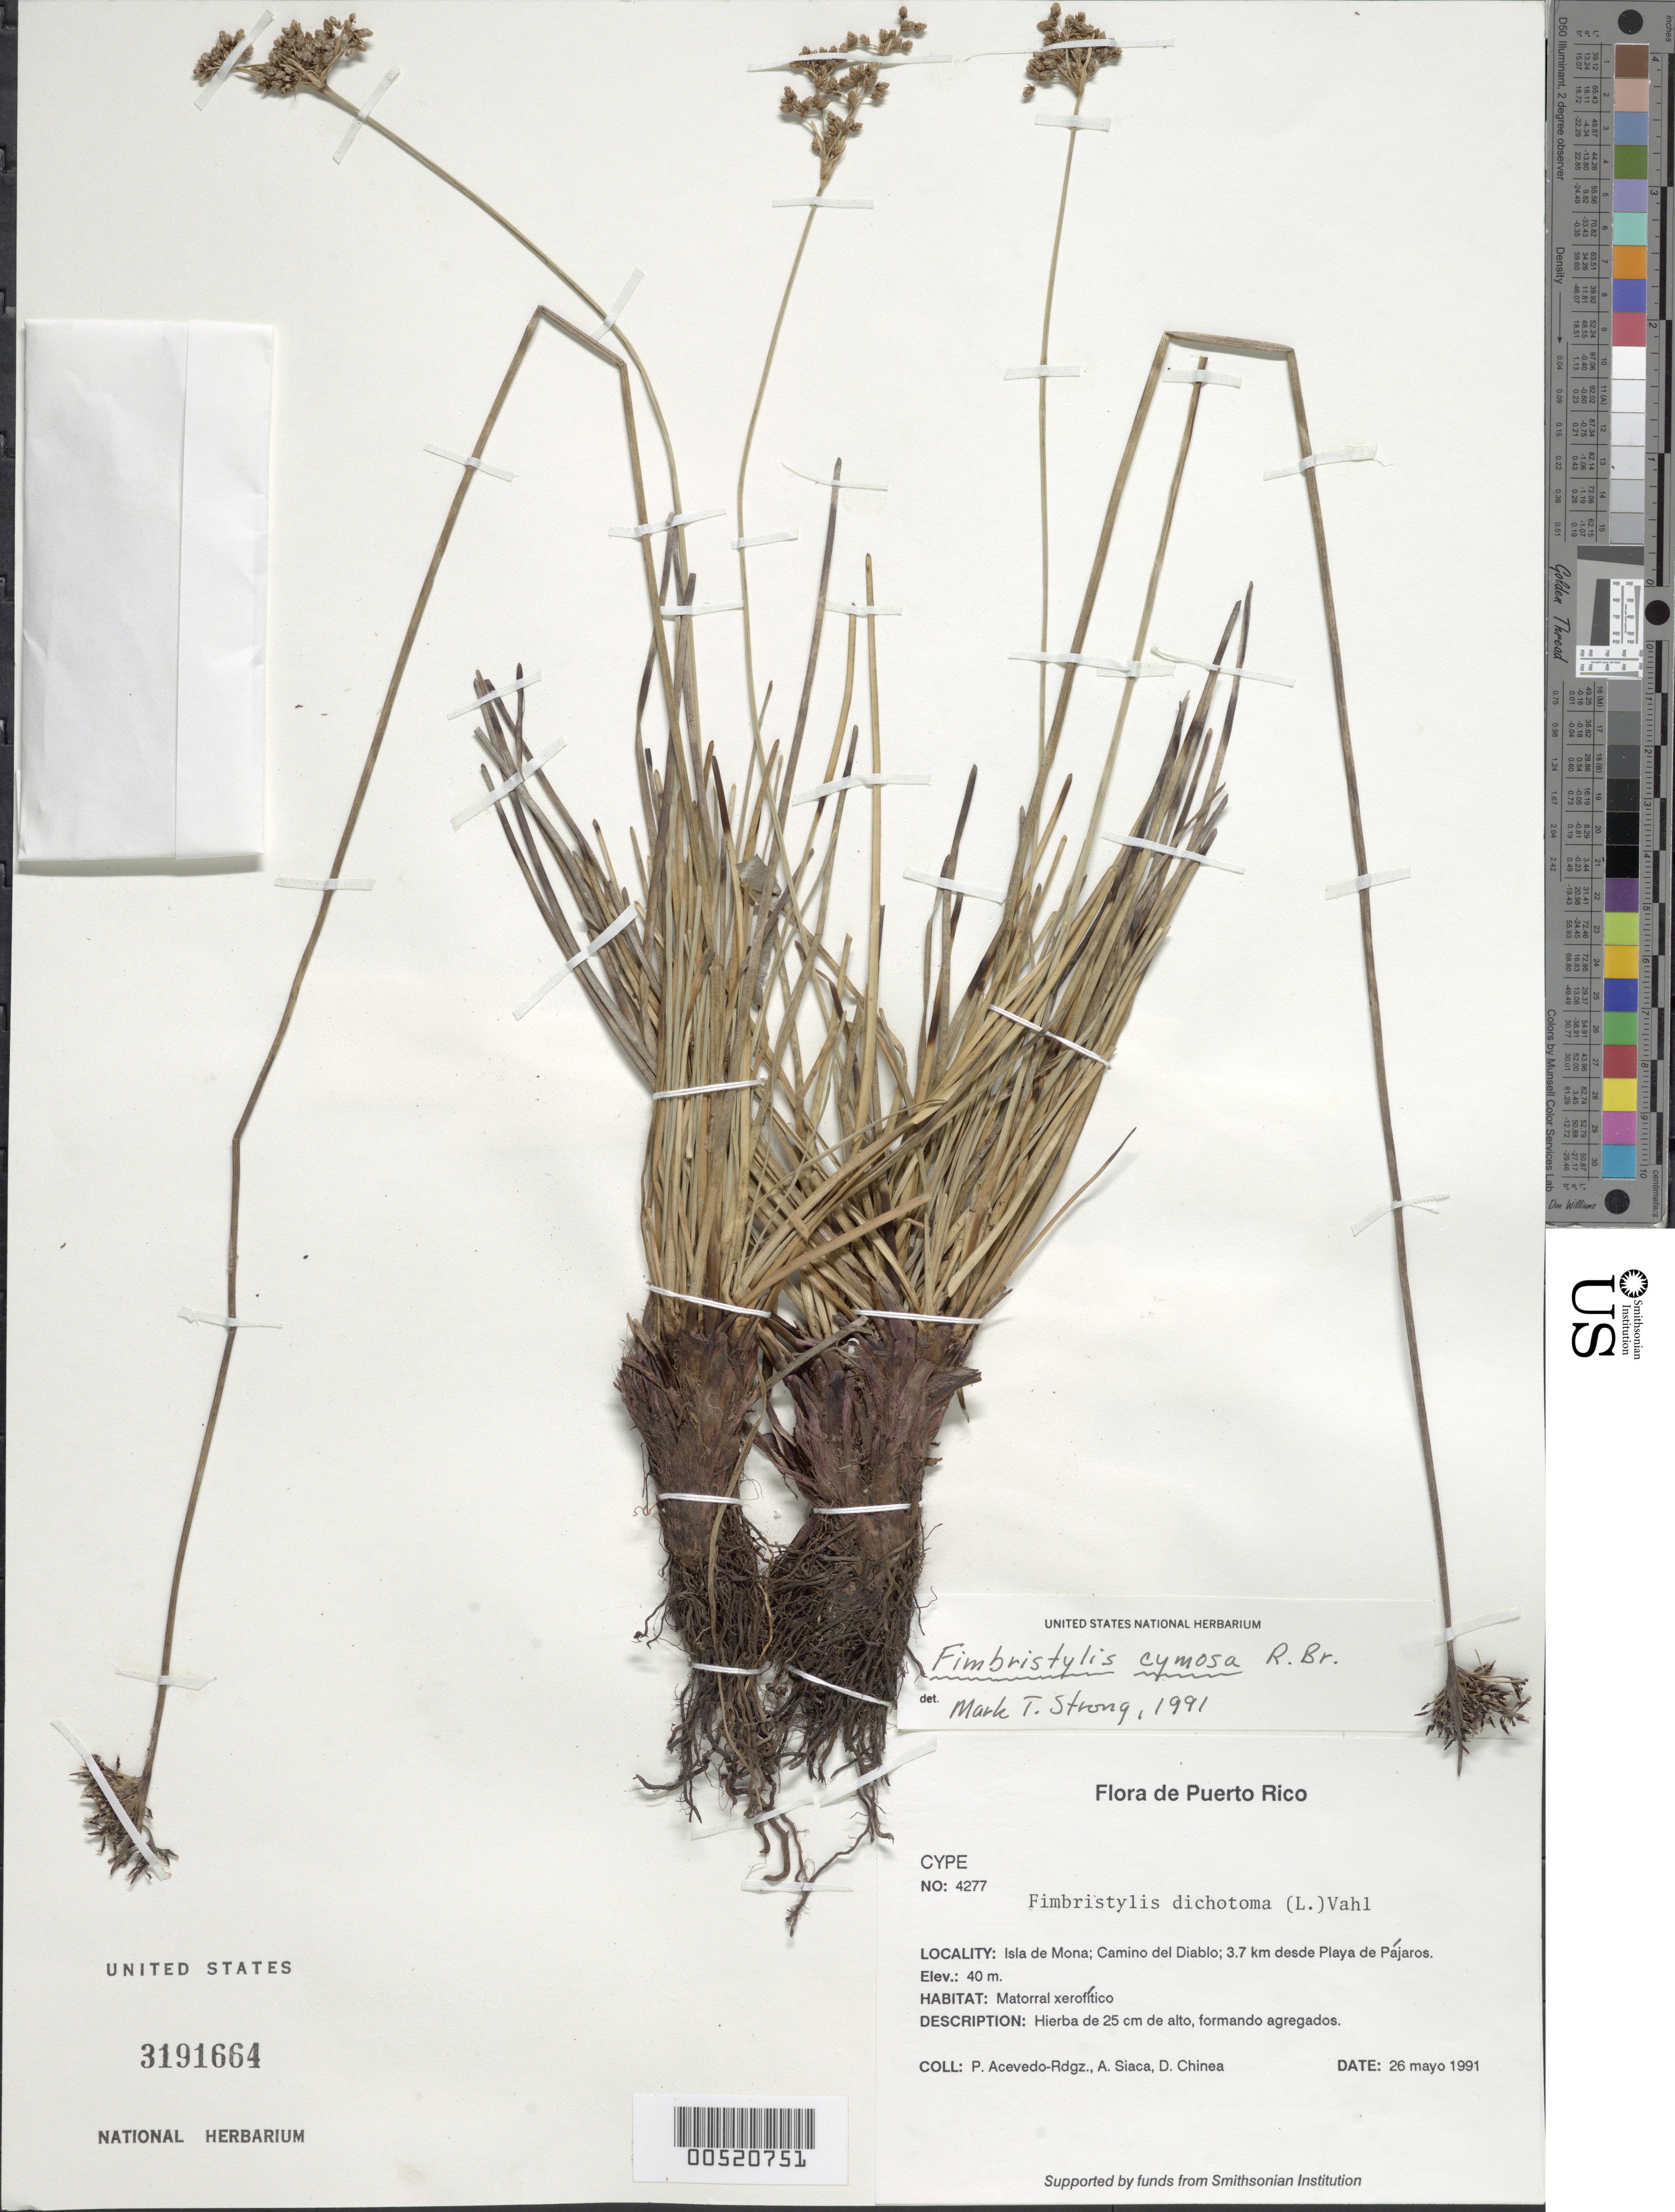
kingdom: Plantae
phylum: Tracheophyta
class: Liliopsida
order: Poales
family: Cyperaceae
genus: Fimbristylis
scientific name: Fimbristylis cymosa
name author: R. Br.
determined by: Strong, M. T., (US), Smithsonian Institution - National Museum of Natural History (UNITED STATES)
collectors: P. Acevedo-Rodr., A. Siaca & D. Chinea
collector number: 4277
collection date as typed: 26 May 1991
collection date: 1991-05-26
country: Puerto Rico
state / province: Mayaguëz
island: Mona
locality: Isla de Mona; Camino del Diablo; 3.7 km desde Playa de Pajaros.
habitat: Matorral xerofitico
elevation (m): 40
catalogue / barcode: US 3191664